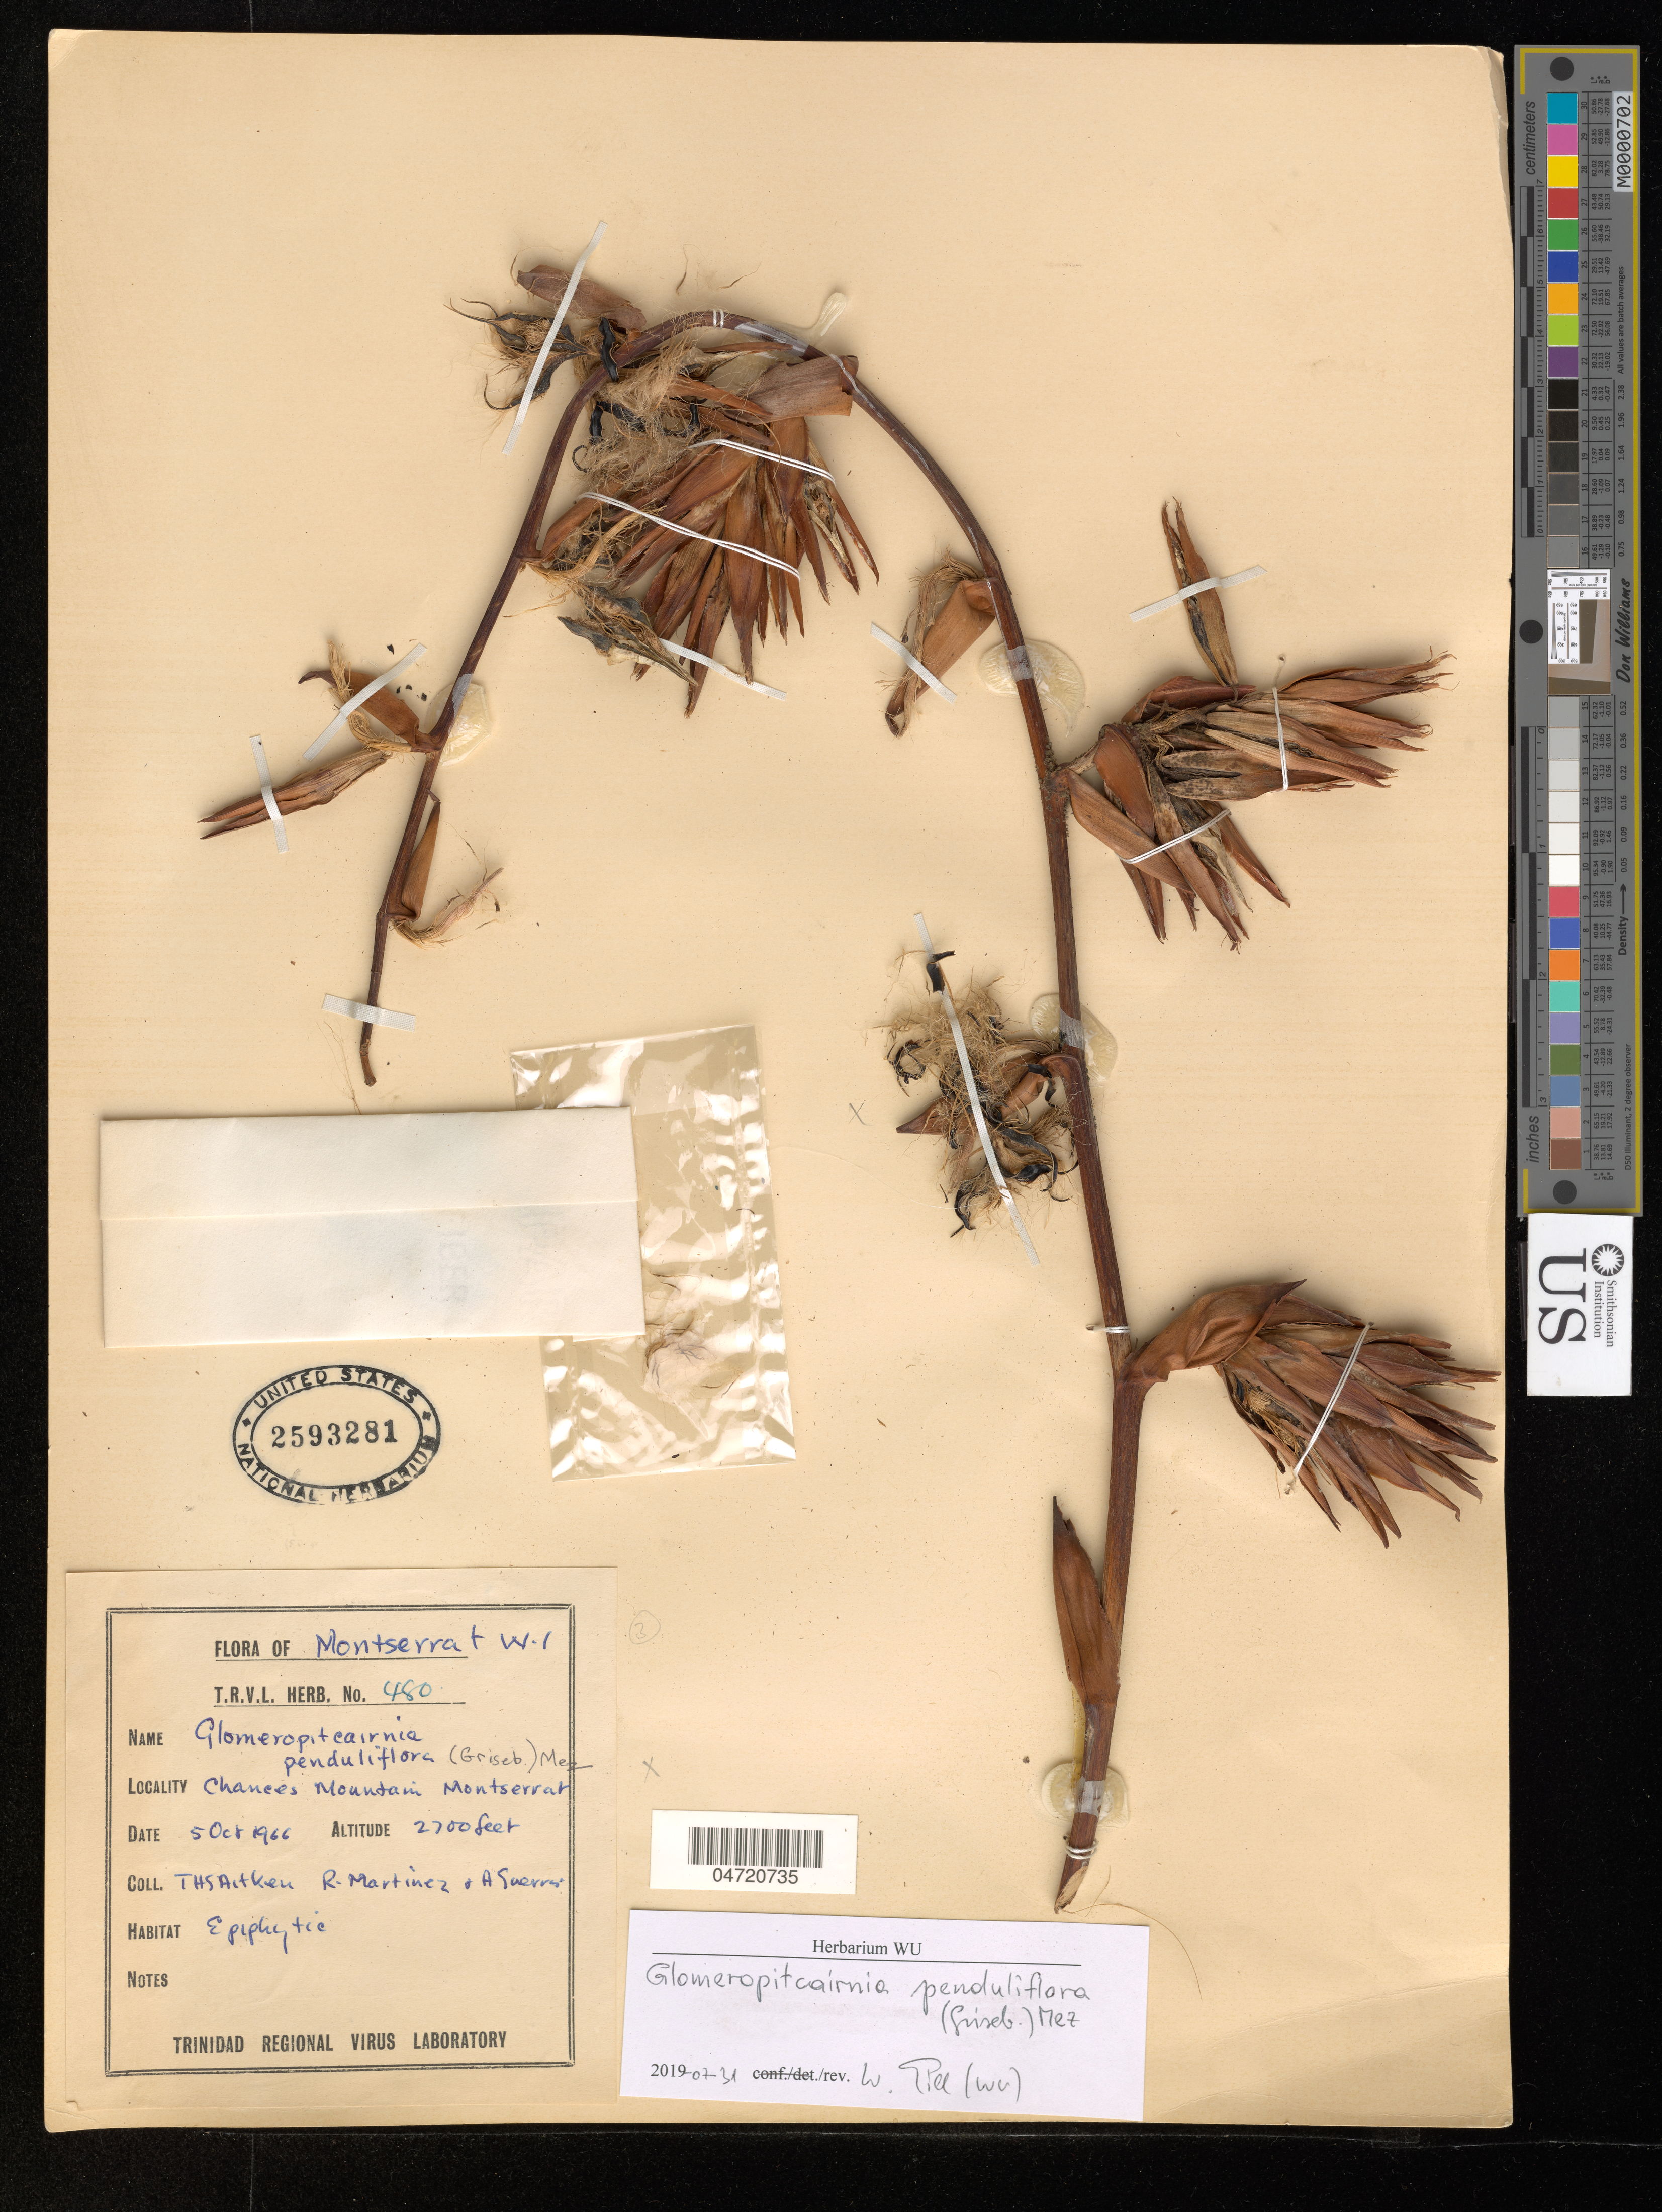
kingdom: Plantae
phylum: Tracheophyta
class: Liliopsida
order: Poales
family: Bromeliaceae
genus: Glomeropitcairnia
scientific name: Glomeropitcairnia penduliflora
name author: (Griseb.) Mez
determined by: Till, W.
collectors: T. Aitken, R. Martinez & A. Guerra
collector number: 480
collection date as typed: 05 Oct 1966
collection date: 1966-10-05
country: Montserrat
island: Montserrat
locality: Chances Mountain Montserrat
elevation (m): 549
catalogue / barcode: US 2593281